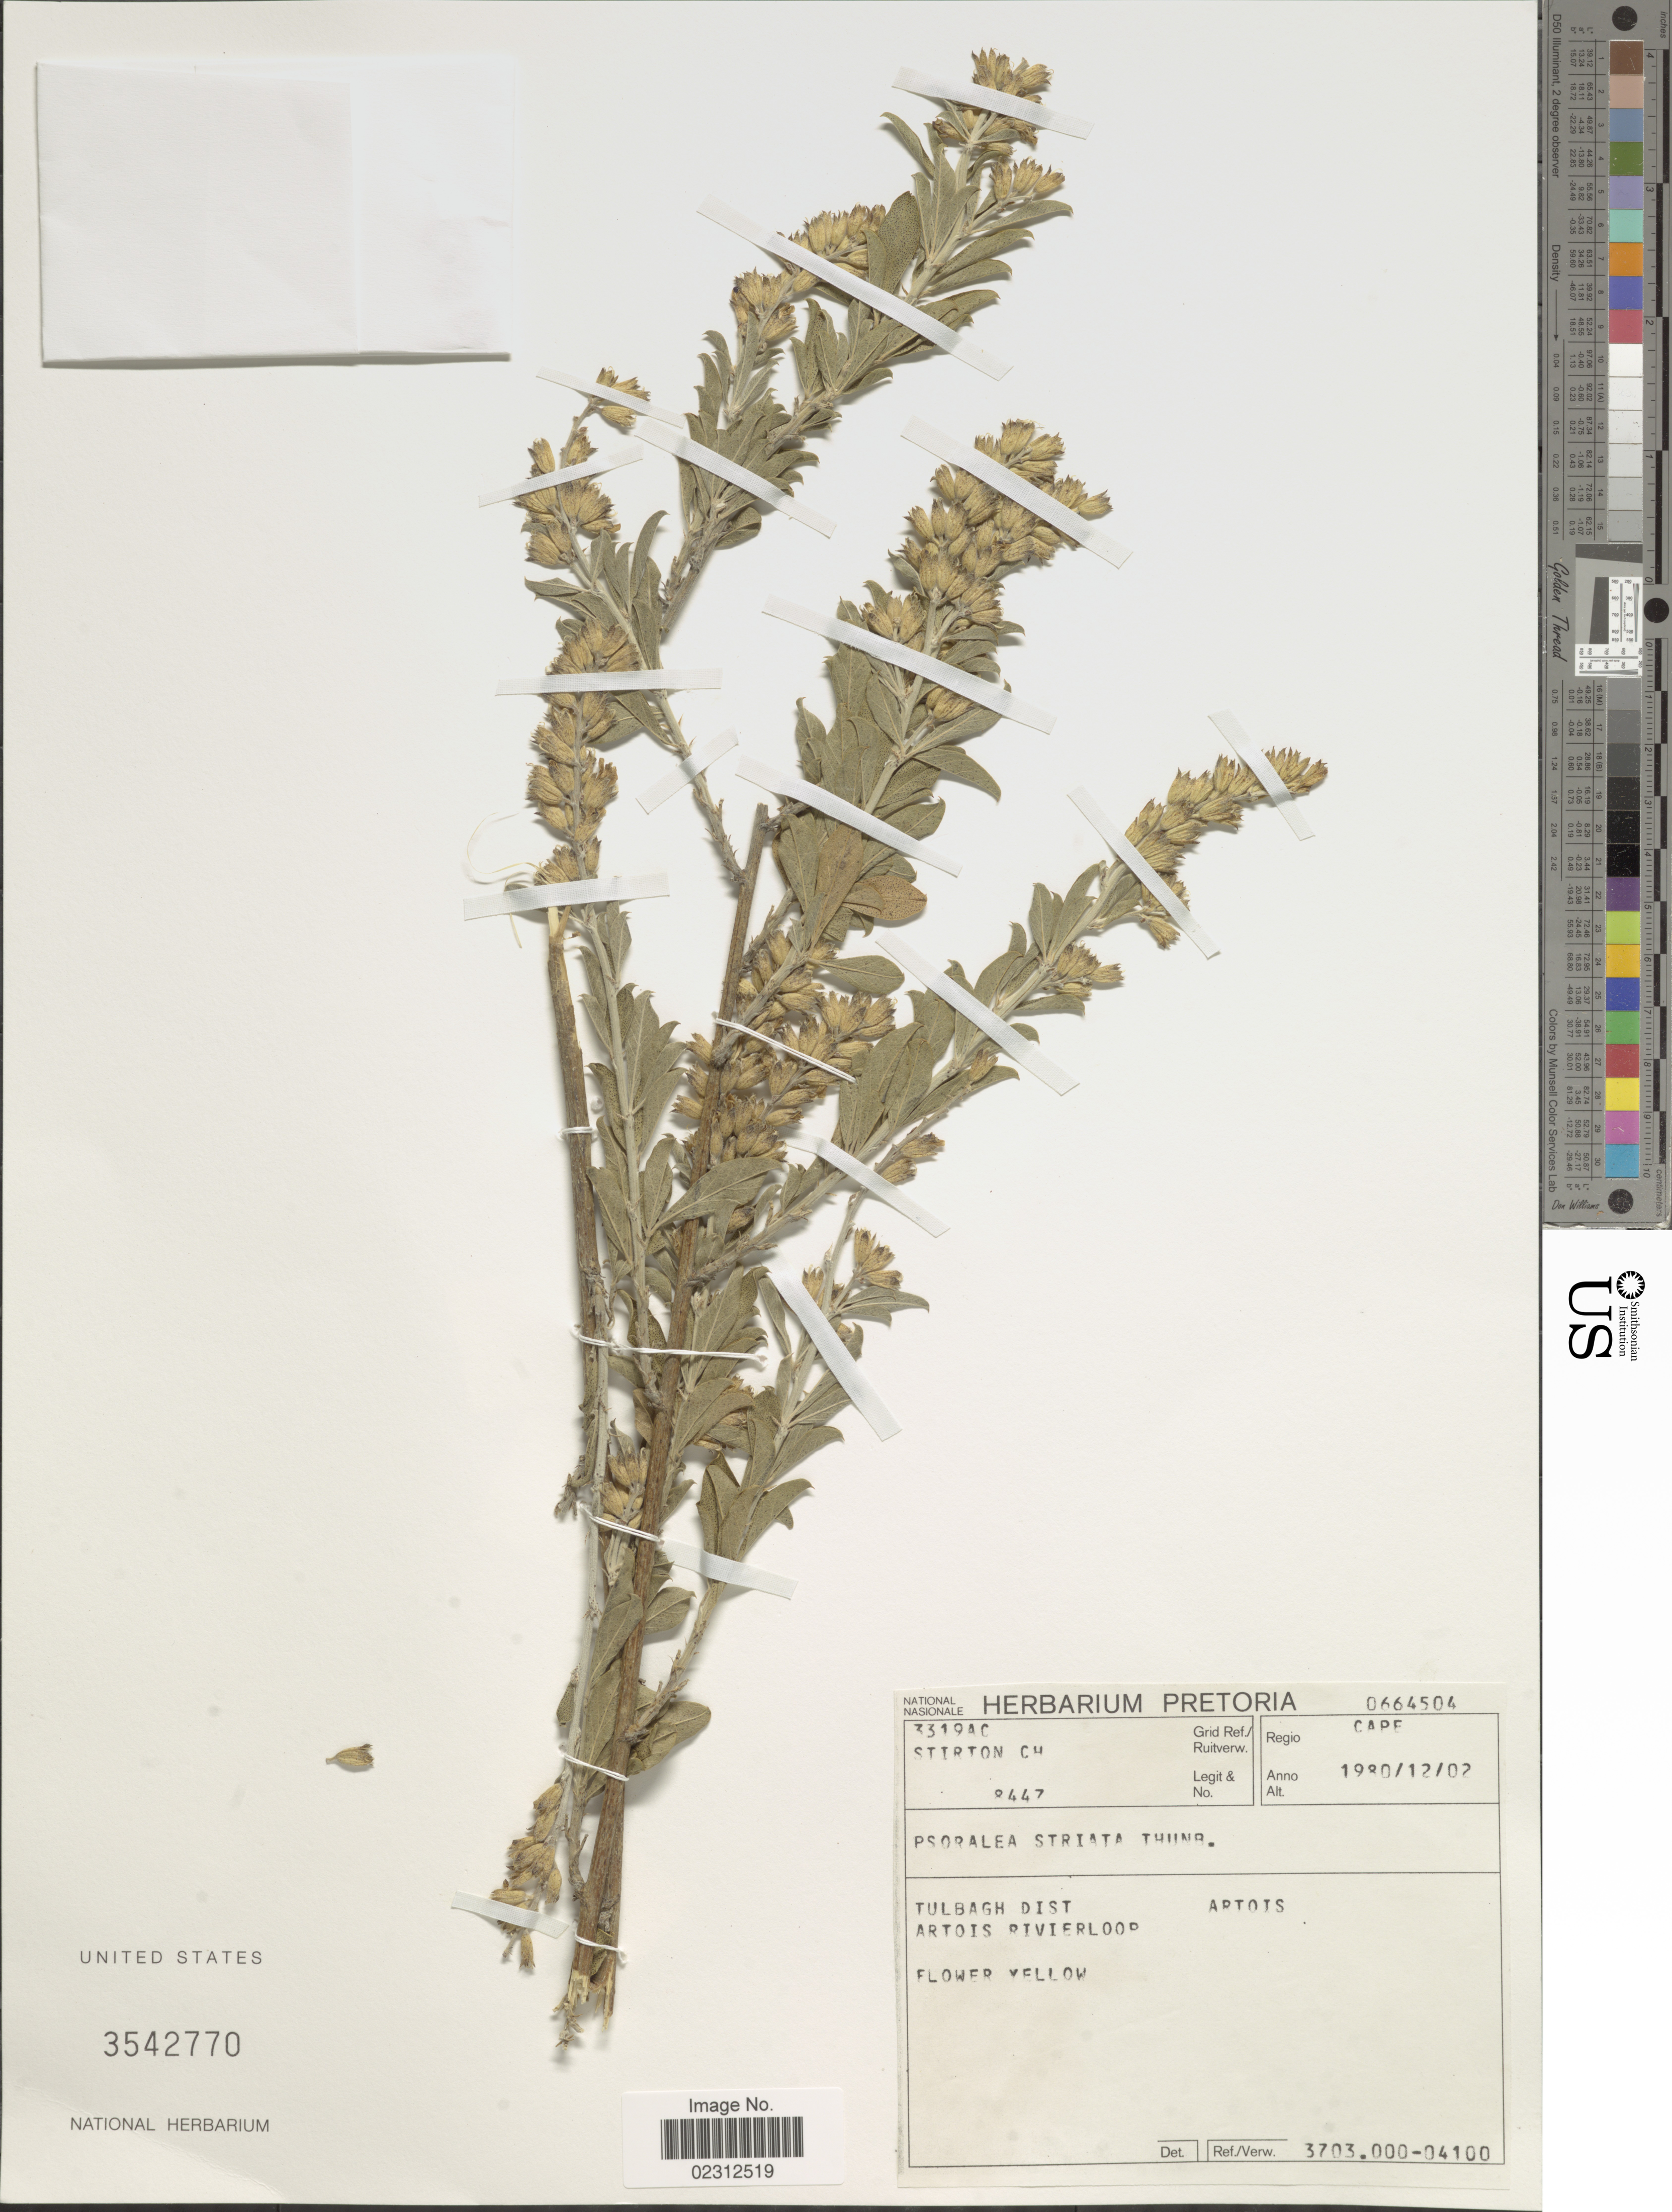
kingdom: Plantae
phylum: Tracheophyta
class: Magnoliopsida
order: Fabales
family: Fabaceae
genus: Psoralea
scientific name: Psoralea striata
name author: Thunb.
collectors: C. H. Stirton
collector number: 8447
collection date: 1980-12-02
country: South Africa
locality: Regio Cape, Tulbagh Dist. Artois, Artois Rivierloop.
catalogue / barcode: US 3542770